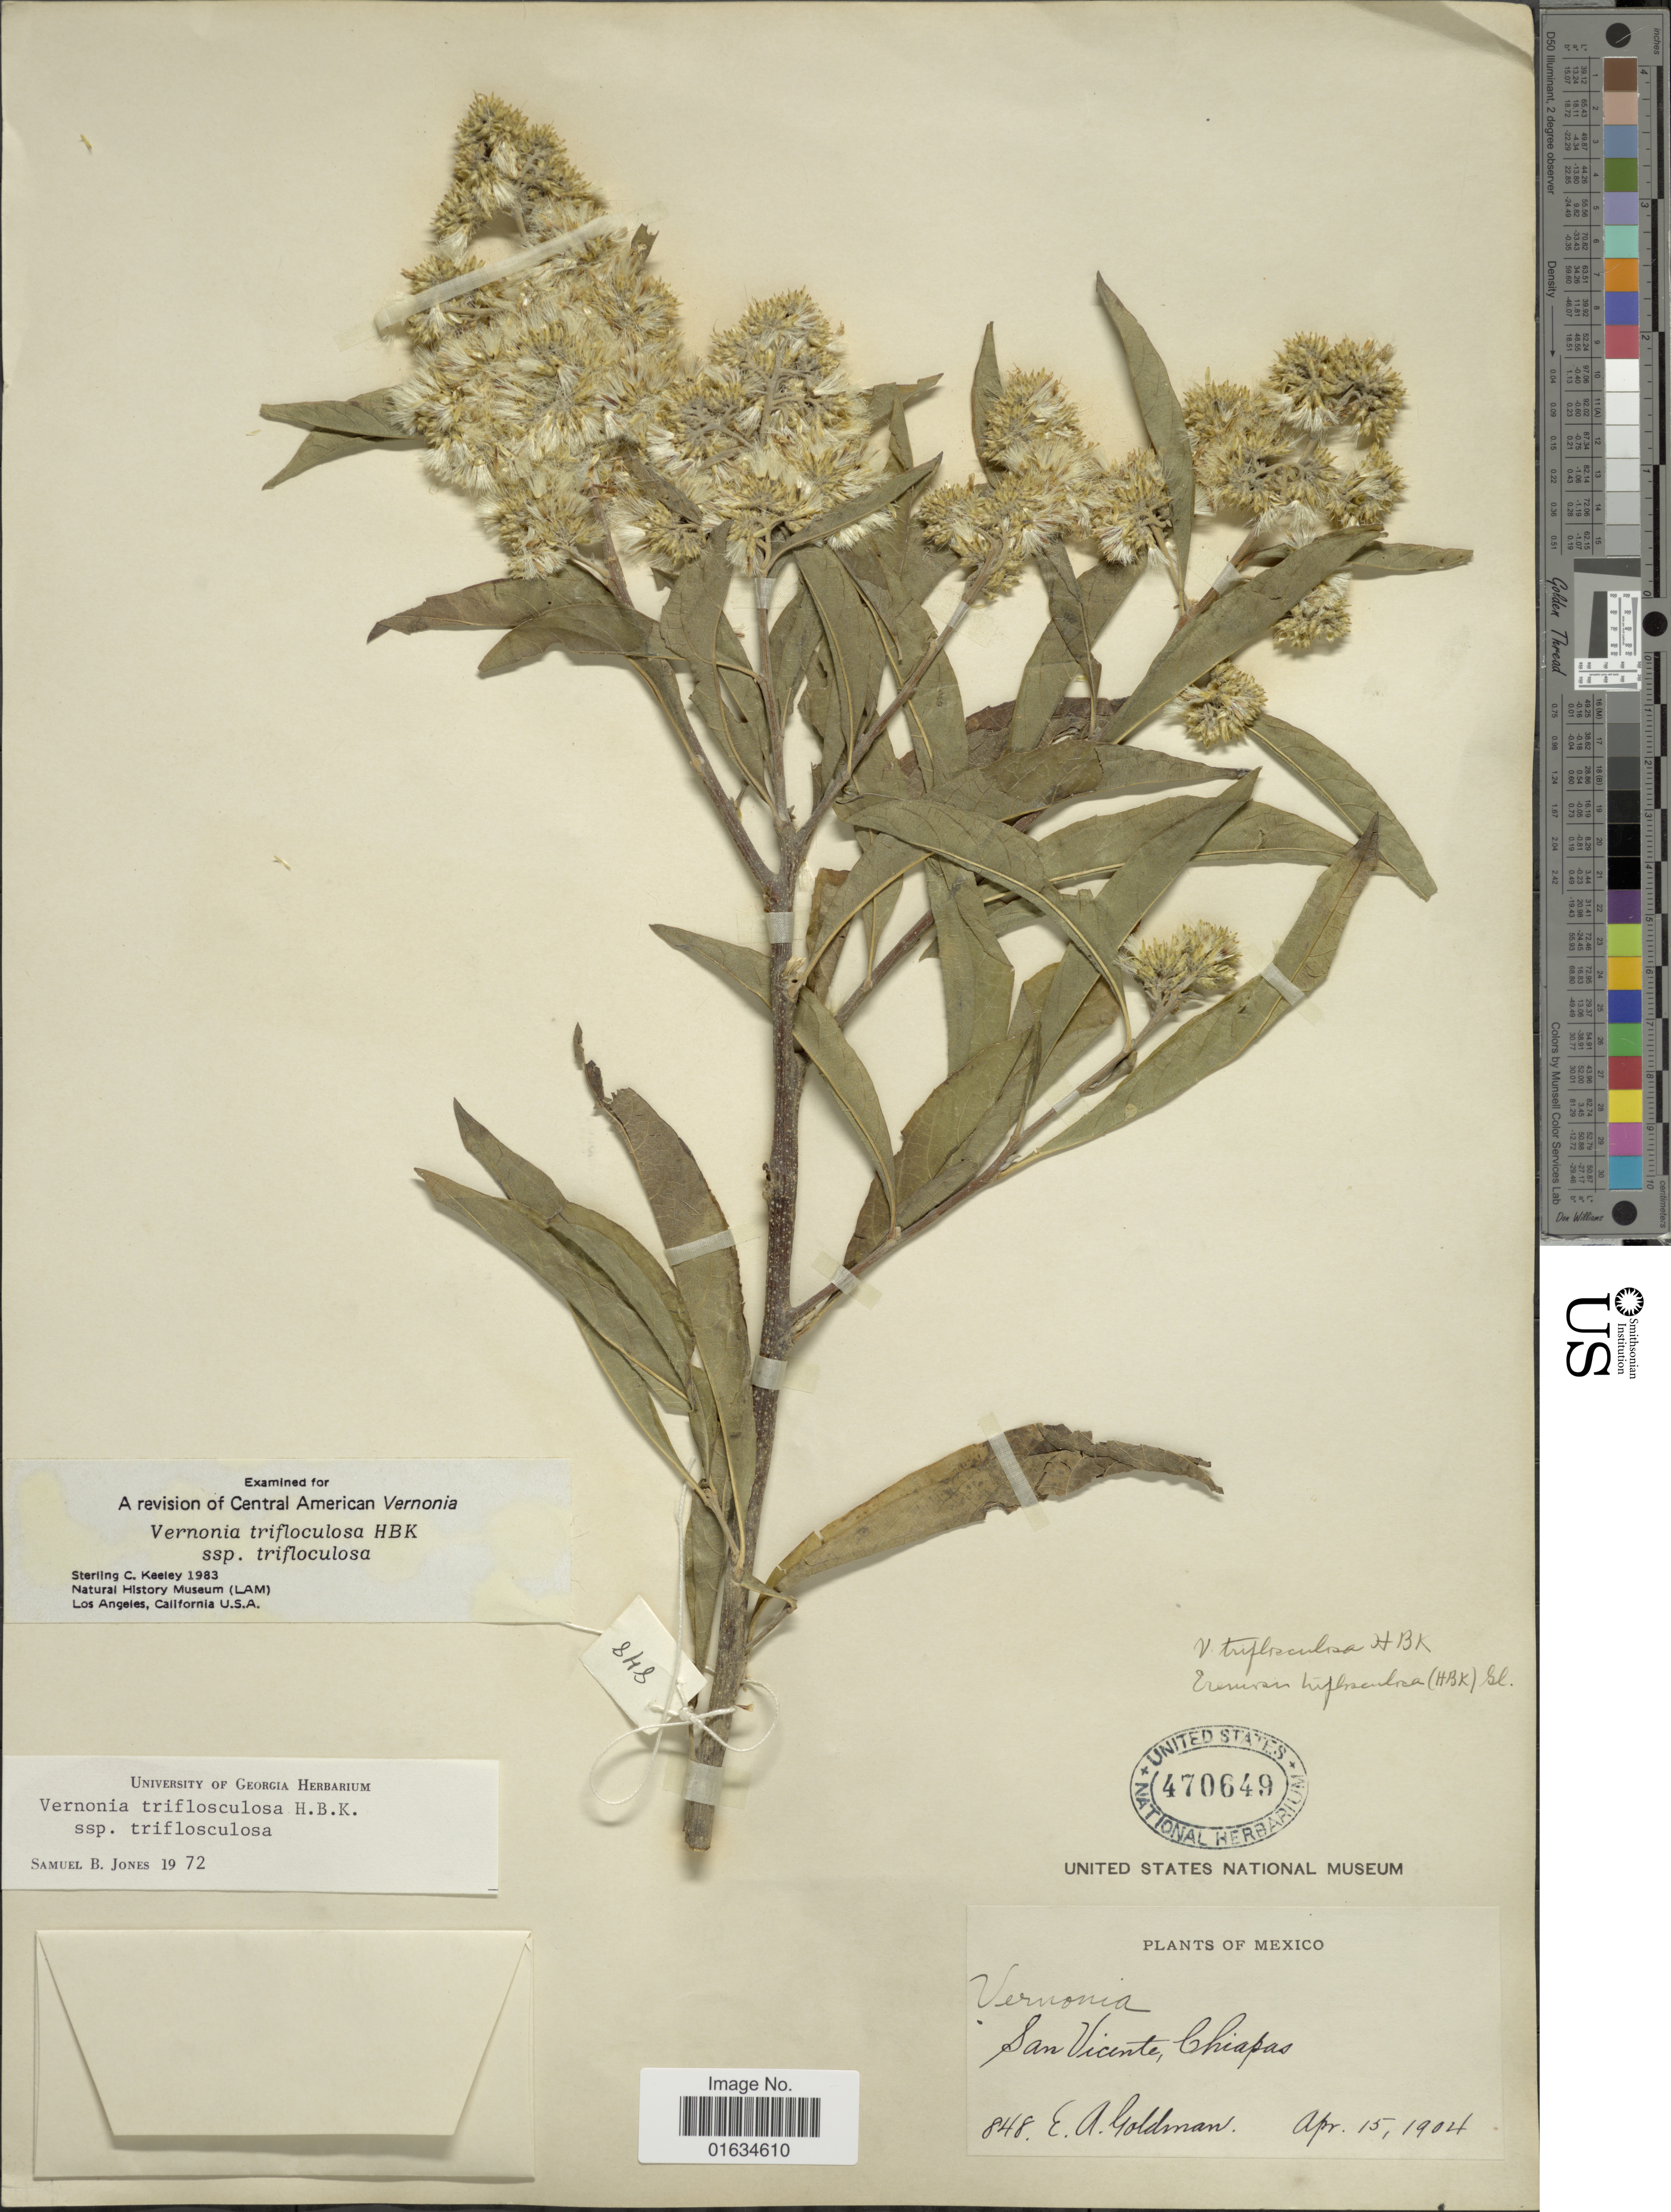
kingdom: Plantae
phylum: Tracheophyta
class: Magnoliopsida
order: Asterales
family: Asteraceae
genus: Eremosis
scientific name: Eremosis triflosculosa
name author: (Kunth) Gleason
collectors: E. A. Goldman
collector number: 848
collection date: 1904-04-15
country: Mexico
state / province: Chiapas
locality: San Vicente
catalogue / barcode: US 470649